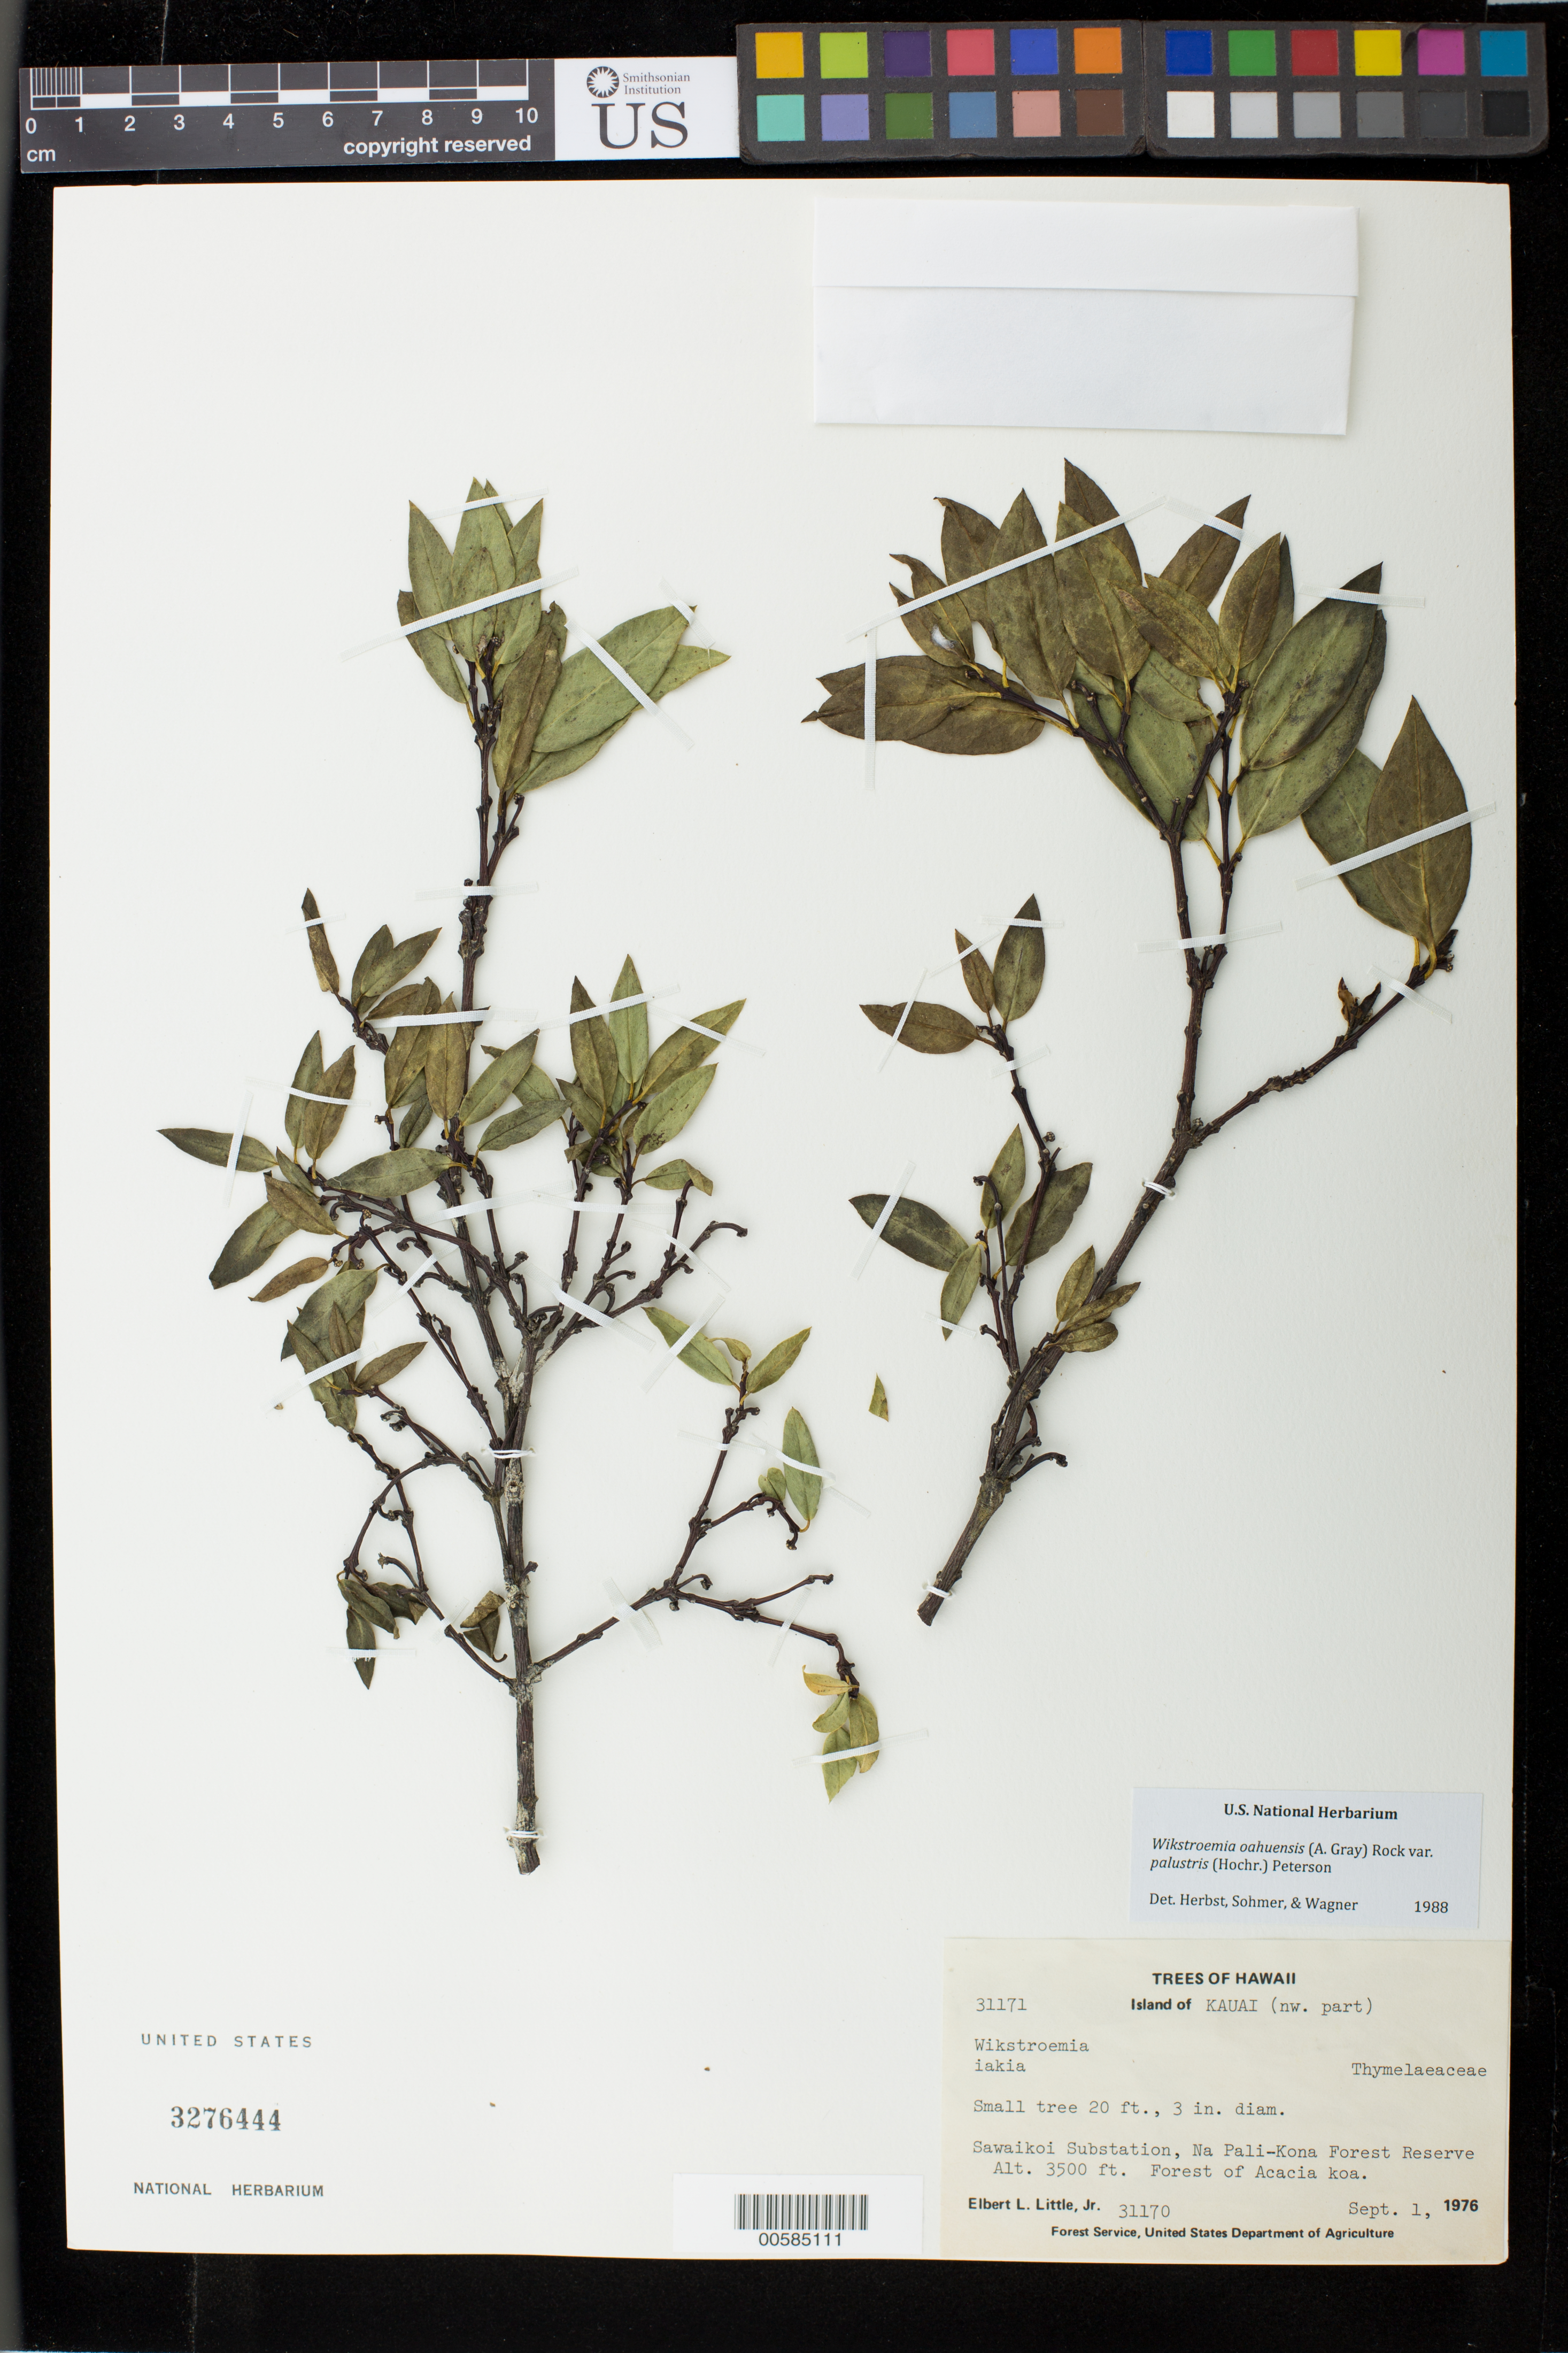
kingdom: Plantae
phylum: Tracheophyta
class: Magnoliopsida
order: Malvales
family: Thymelaeaceae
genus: Wikstroemia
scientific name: Wikstroemia oahuensis var. palustris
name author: (Hochr.) B. Peterson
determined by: Herbst, D. R.; Sohmer, S. H.; Wagner, W. L.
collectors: E. L. Little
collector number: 31170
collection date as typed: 1 Sep 1976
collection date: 1976-09-01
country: United States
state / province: Hawaii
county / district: Kauai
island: Kaua'i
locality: NW Kauai, Sawaikoi Substation, Na Pali-Kona For Res.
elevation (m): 1067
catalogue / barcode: US 3276444